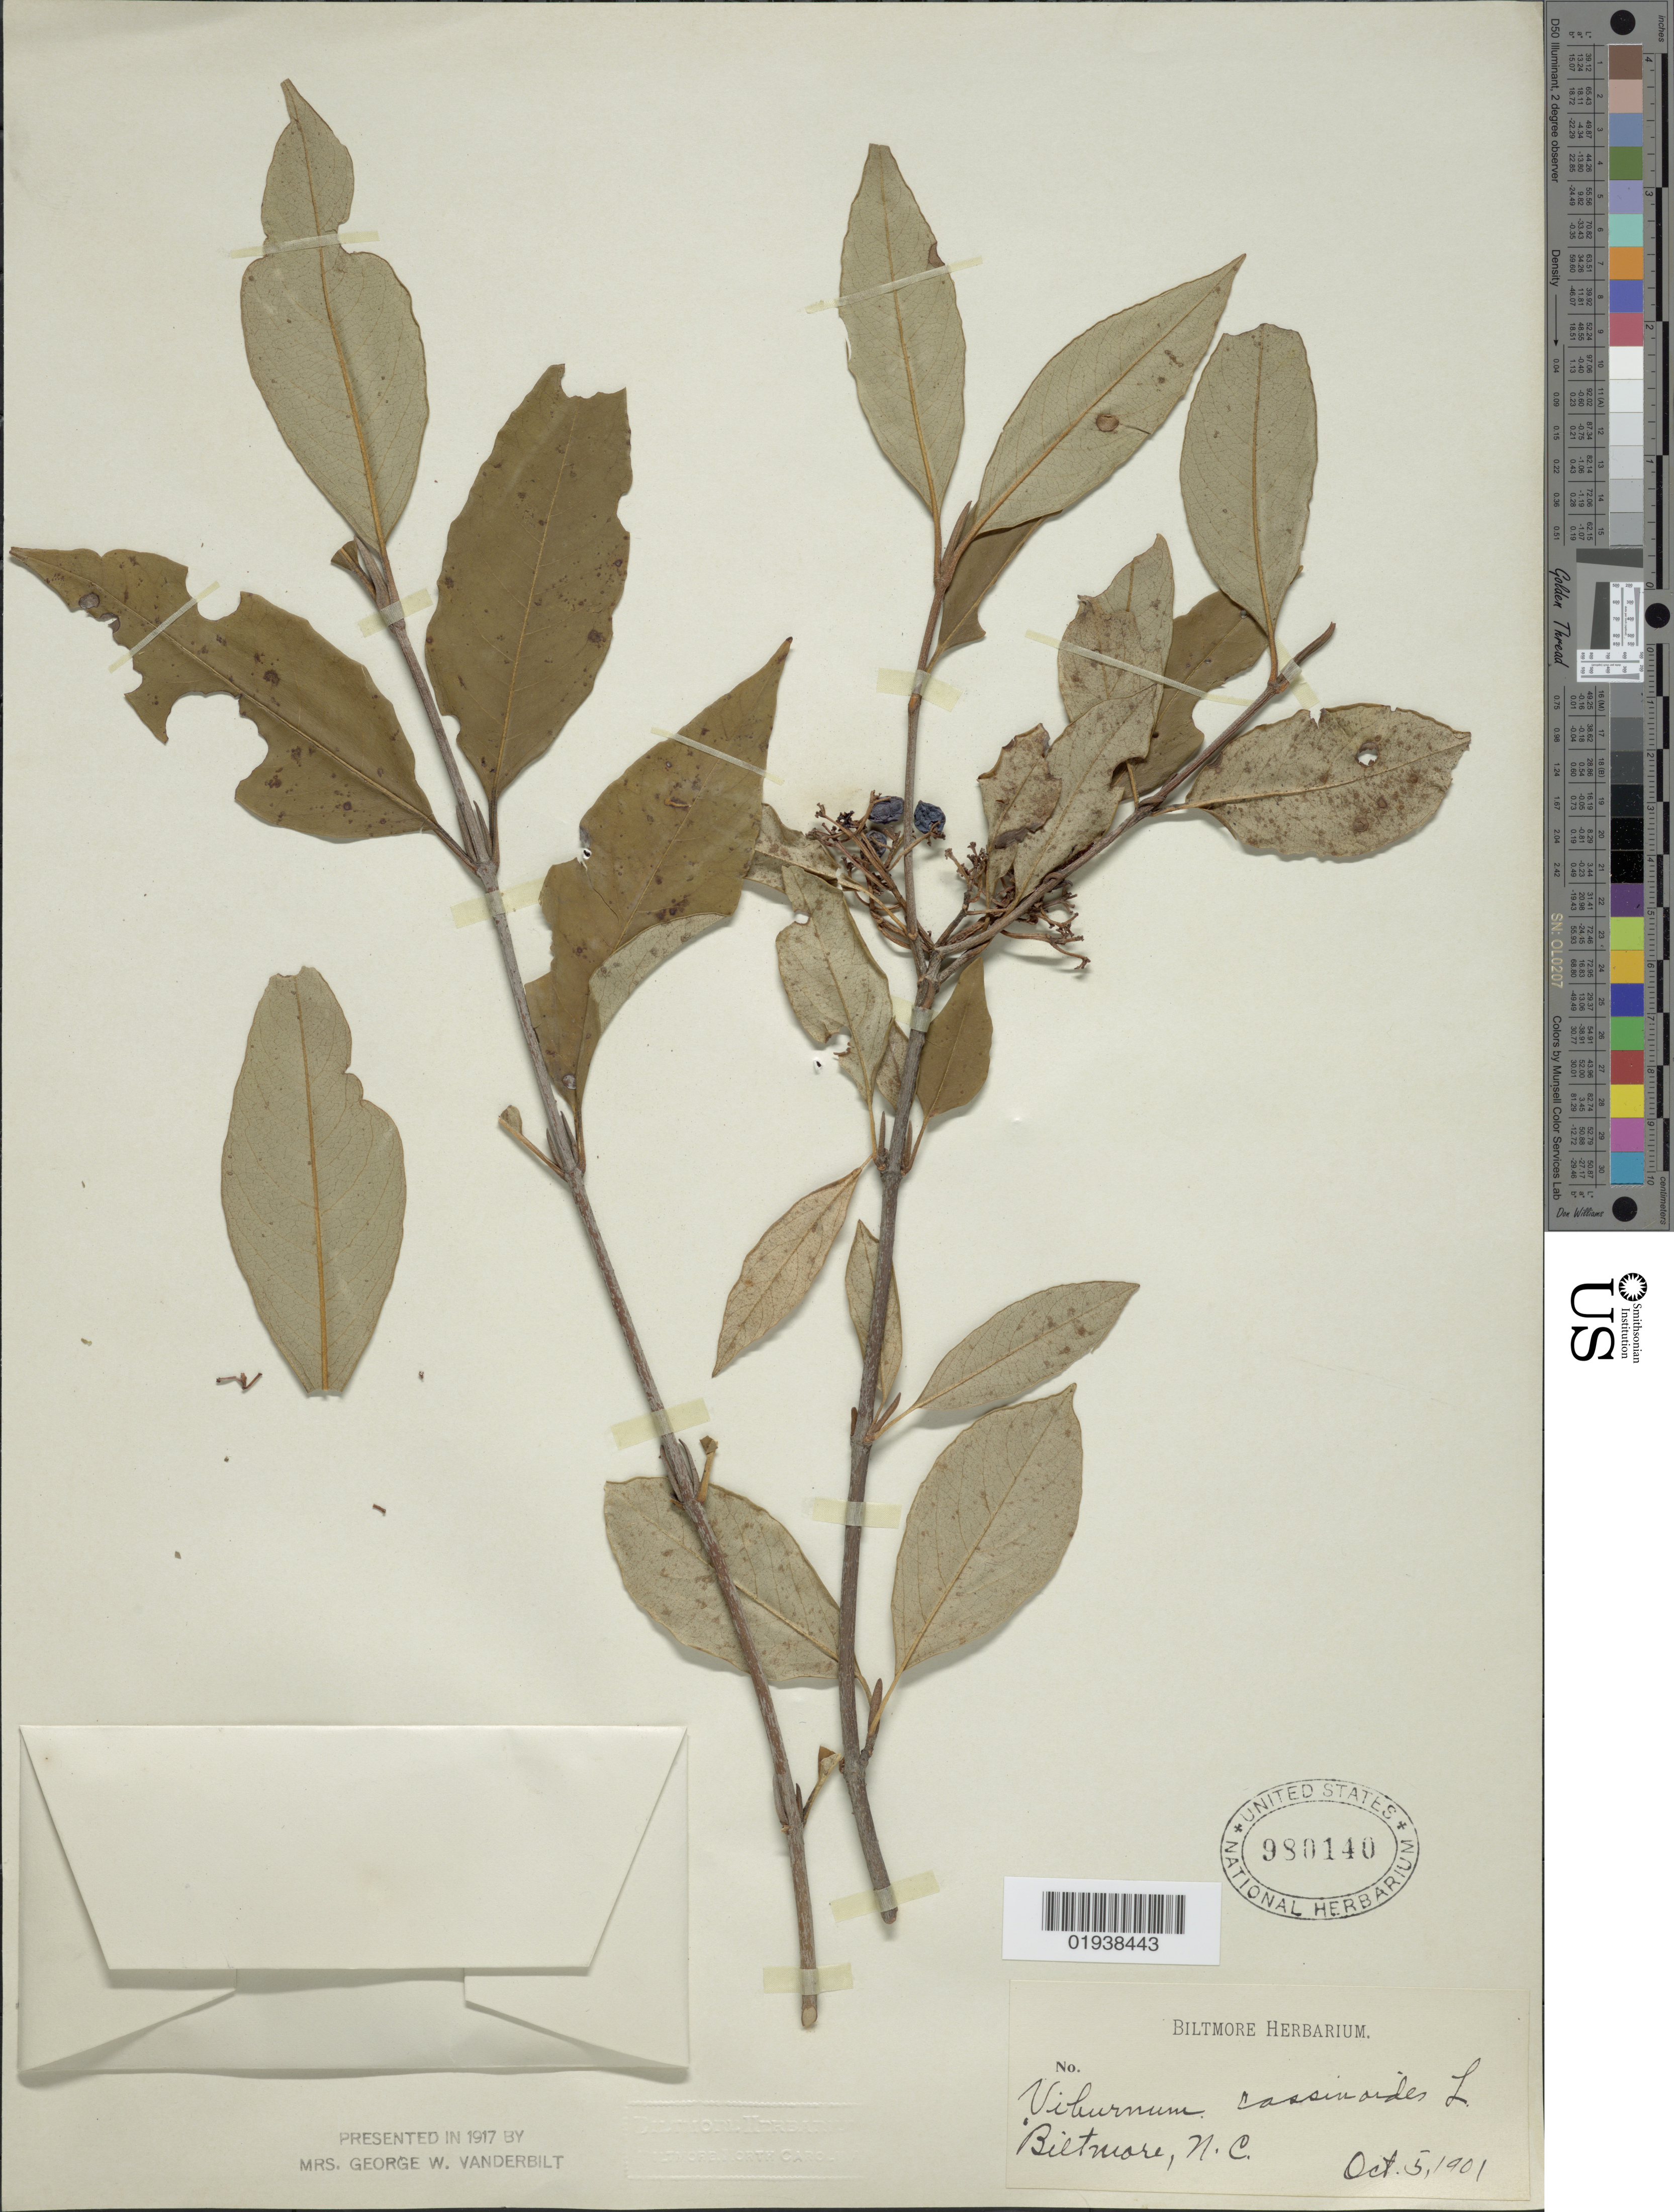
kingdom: Plantae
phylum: Tracheophyta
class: Magnoliopsida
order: Dipsacales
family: Viburnaceae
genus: Viburnum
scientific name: Viburnum cassinoides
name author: L.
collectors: ex herb. Biltmore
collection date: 1901-10-05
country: United States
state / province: North Carolina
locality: Biltmore, N.C.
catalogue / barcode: US 980140